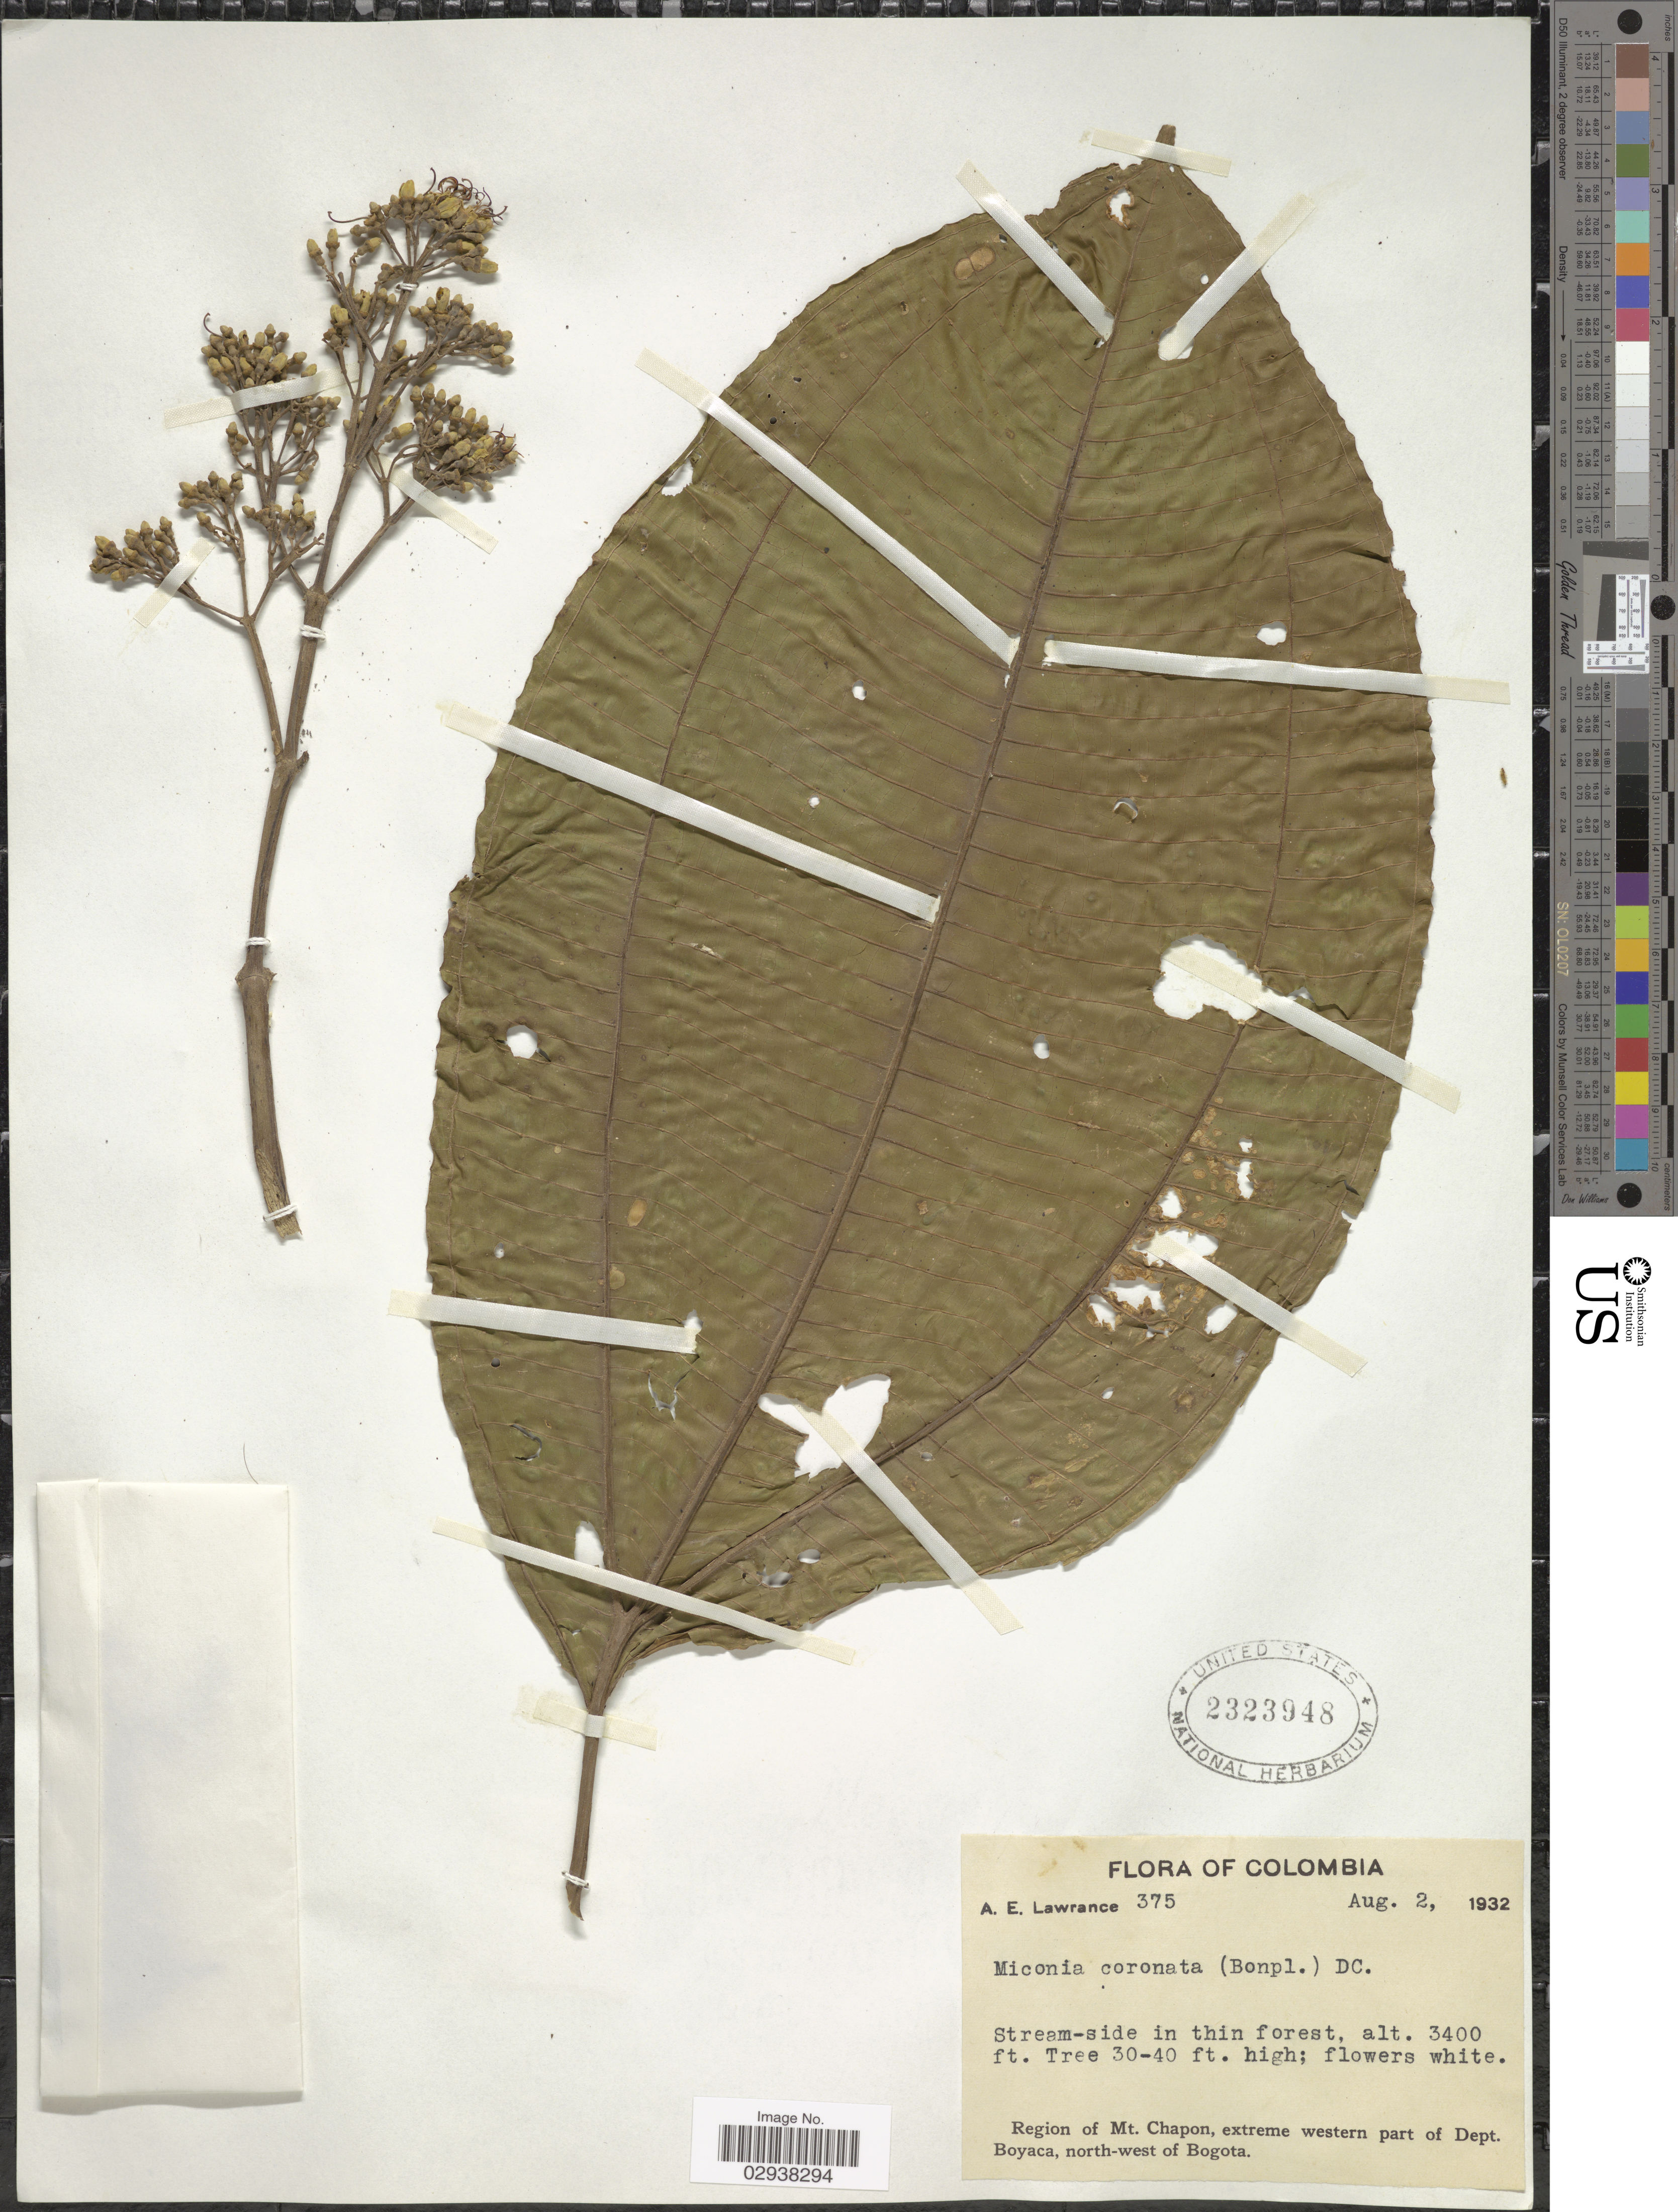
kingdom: Plantae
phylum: Tracheophyta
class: Magnoliopsida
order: Myrtales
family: Melastomataceae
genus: Miconia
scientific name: Miconia coronata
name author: (Bonpl.) DC.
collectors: A. Lawrence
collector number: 375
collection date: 1932-08-02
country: Colombia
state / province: Boyacá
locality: Region of Mt. Chapon, extreme western part of Dept. Boyaca, north-west of Bogota.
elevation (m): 1036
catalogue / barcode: US 2323948